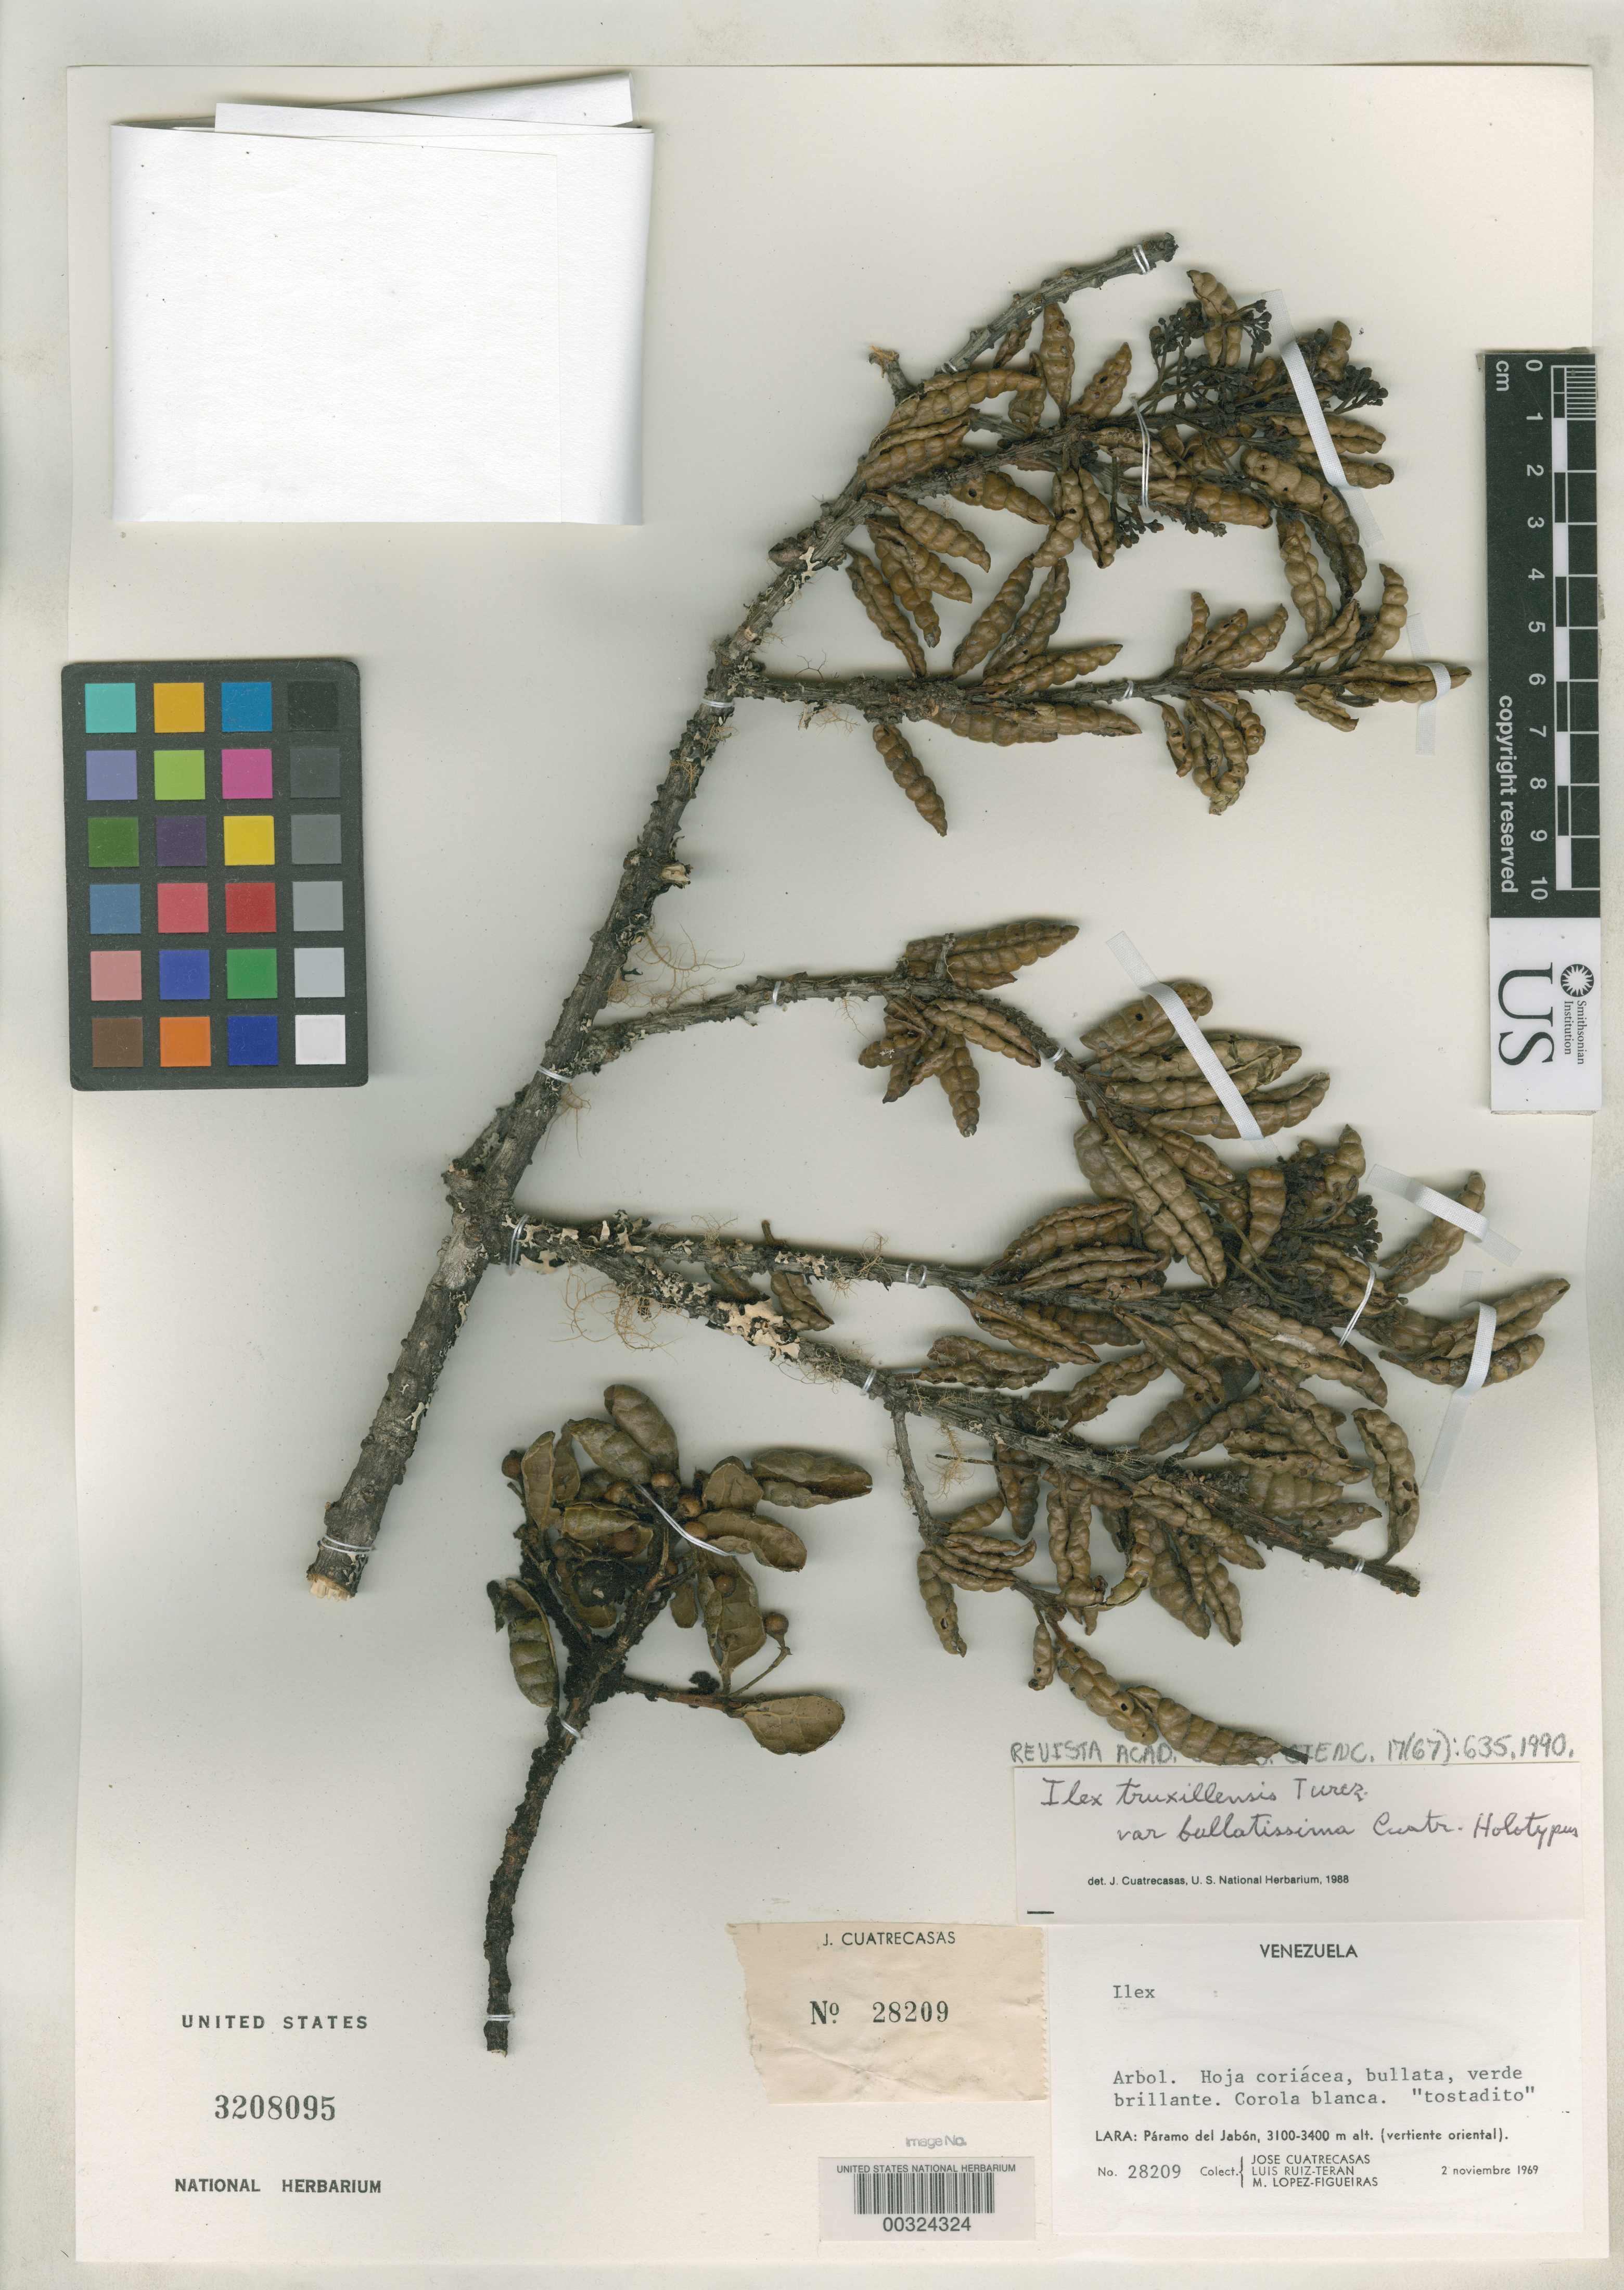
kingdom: Plantae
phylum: Tracheophyta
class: Magnoliopsida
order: Aquifoliales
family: Aquifoliaceae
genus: Ilex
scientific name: Ilex truxillensis var. bullatissima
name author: Cuatrec.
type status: Holotype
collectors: J. Cuatrecasas, L. E. Ruíz-Terán & M. López Figueiras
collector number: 28209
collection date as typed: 02 Nov 1969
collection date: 1969-11-02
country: Venezuela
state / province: Lara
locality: Paramo del Jabon, eastern slope.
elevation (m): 3100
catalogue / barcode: US 3208095